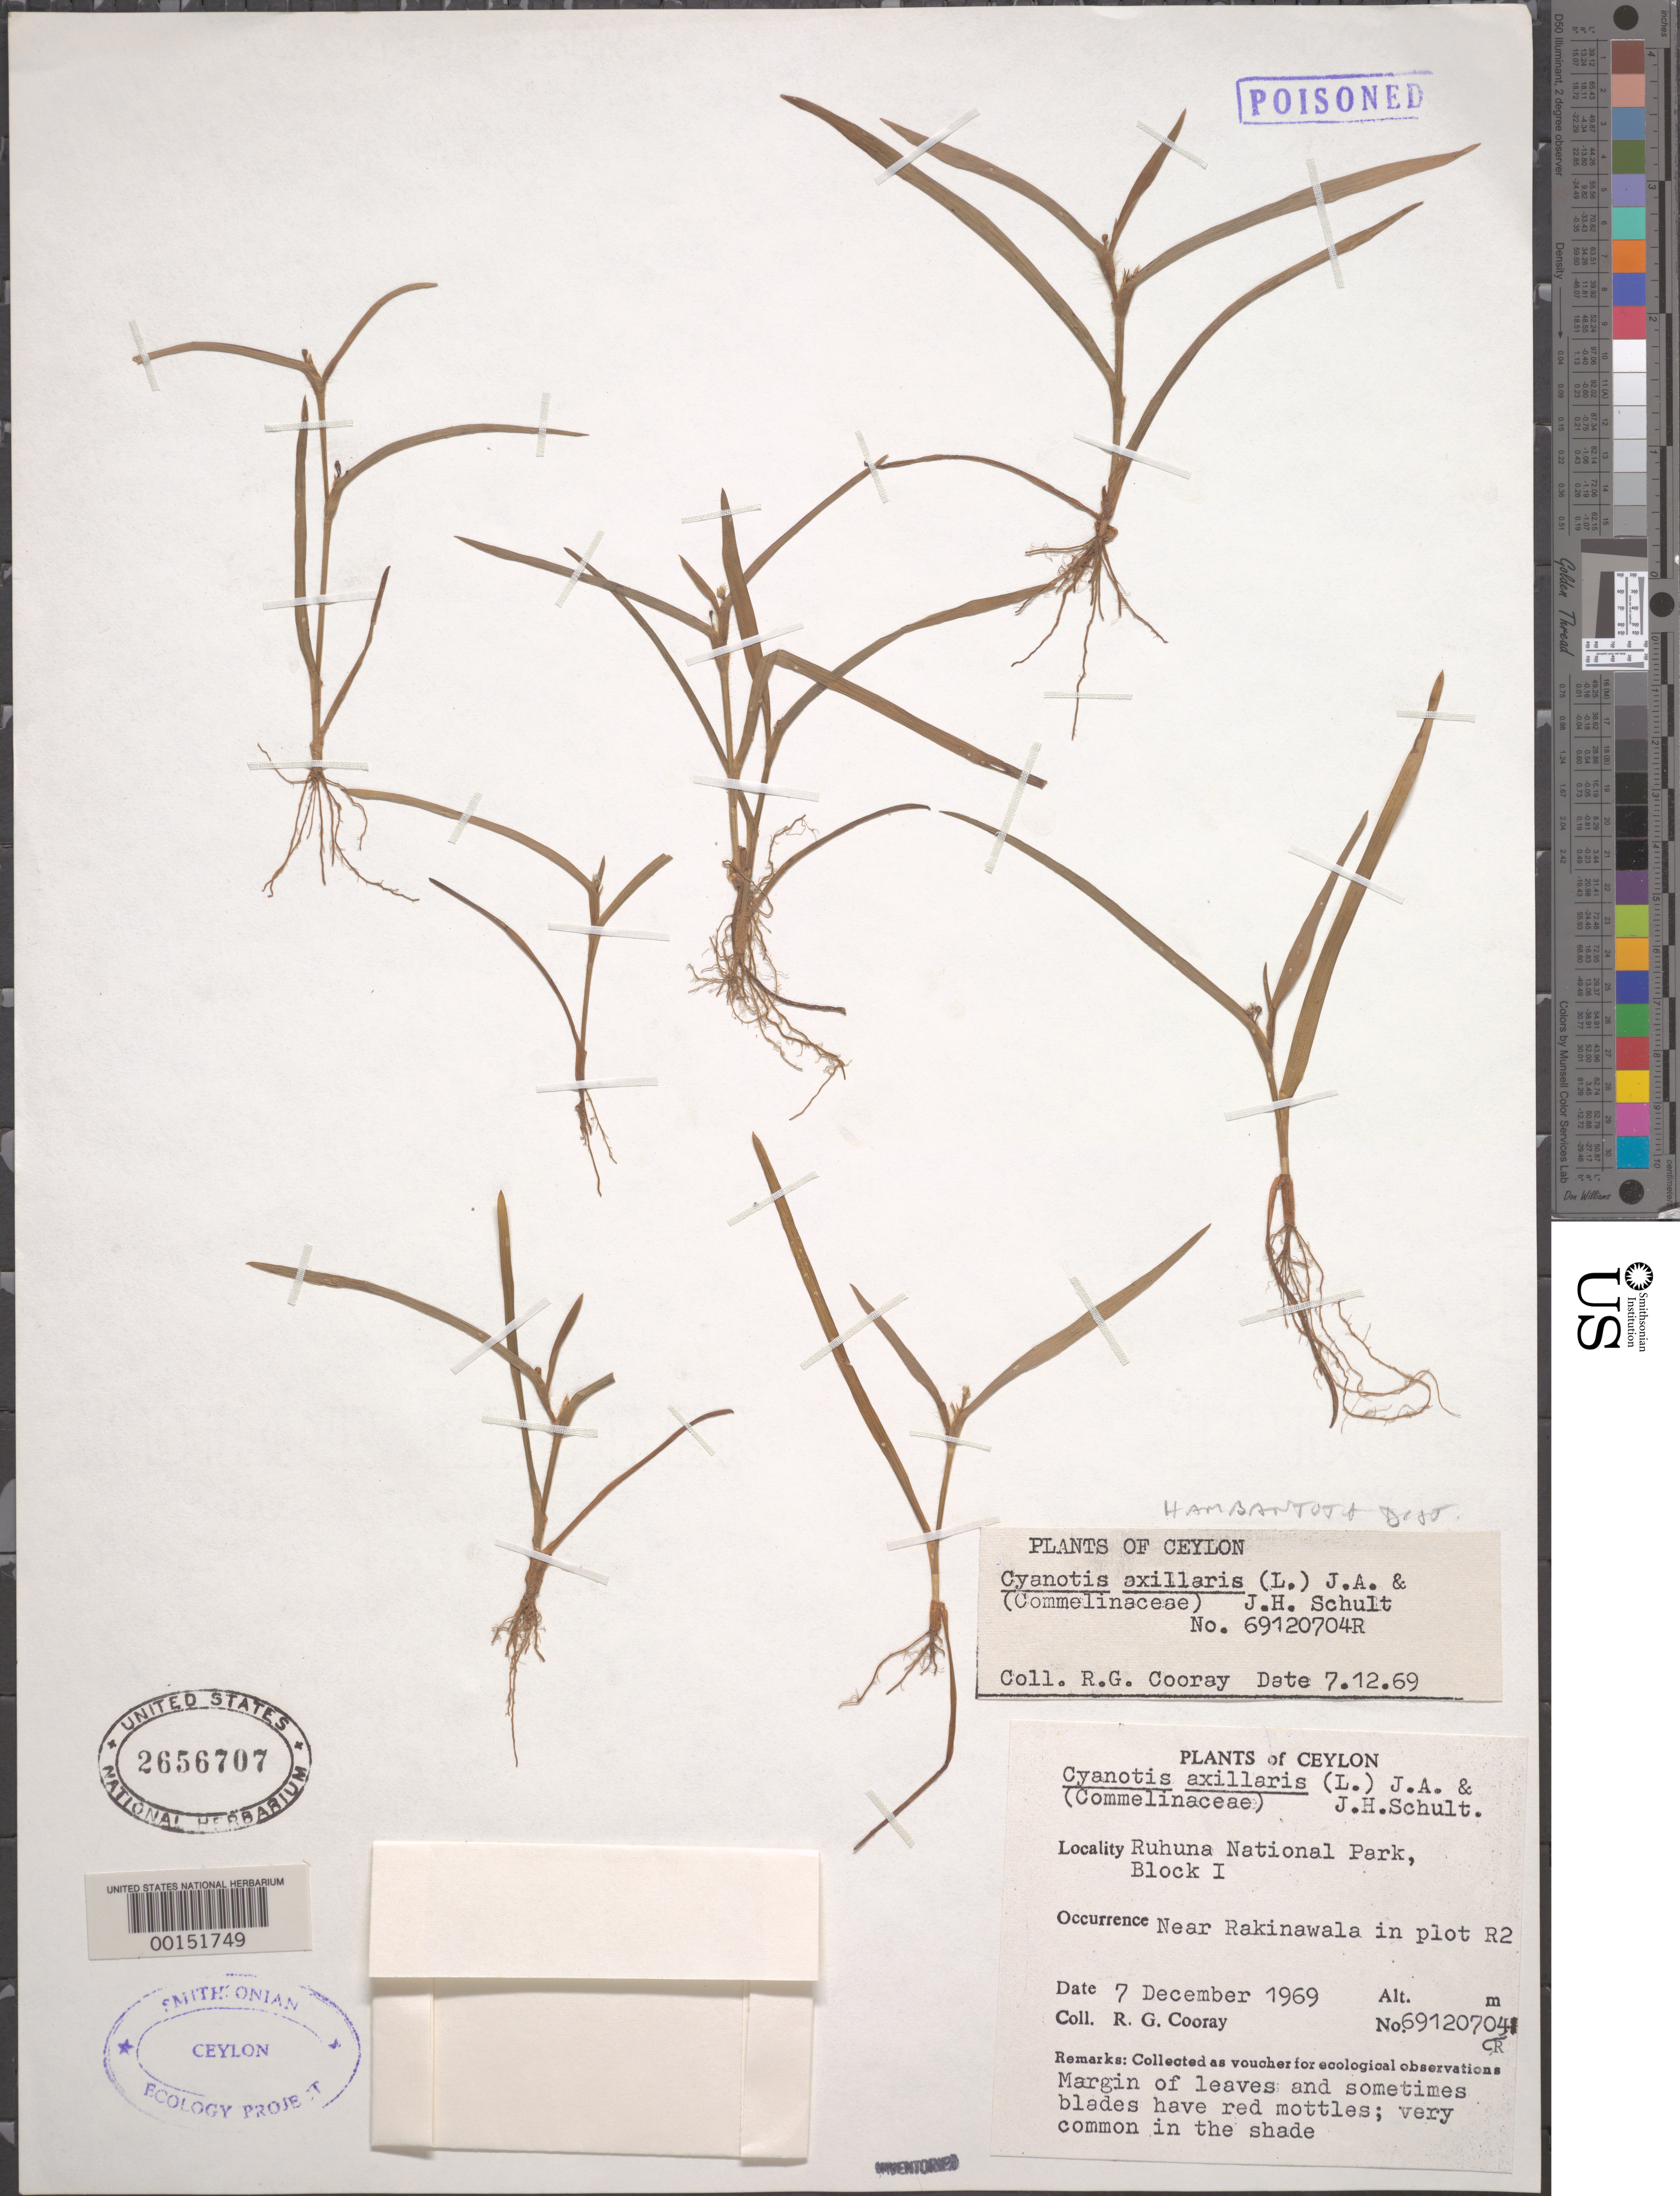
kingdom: Plantae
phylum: Tracheophyta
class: Liliopsida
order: Commelinales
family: Commelinaceae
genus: Cyanotis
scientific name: Cyanotis axillaris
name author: (L.) D. Don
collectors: R. Cooray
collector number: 69120704r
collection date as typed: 07 Dec 1969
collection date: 1969-12-07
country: Sri Lanka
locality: Ruhuna national park, near rakinawala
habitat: Shaded area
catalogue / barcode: US 2656707